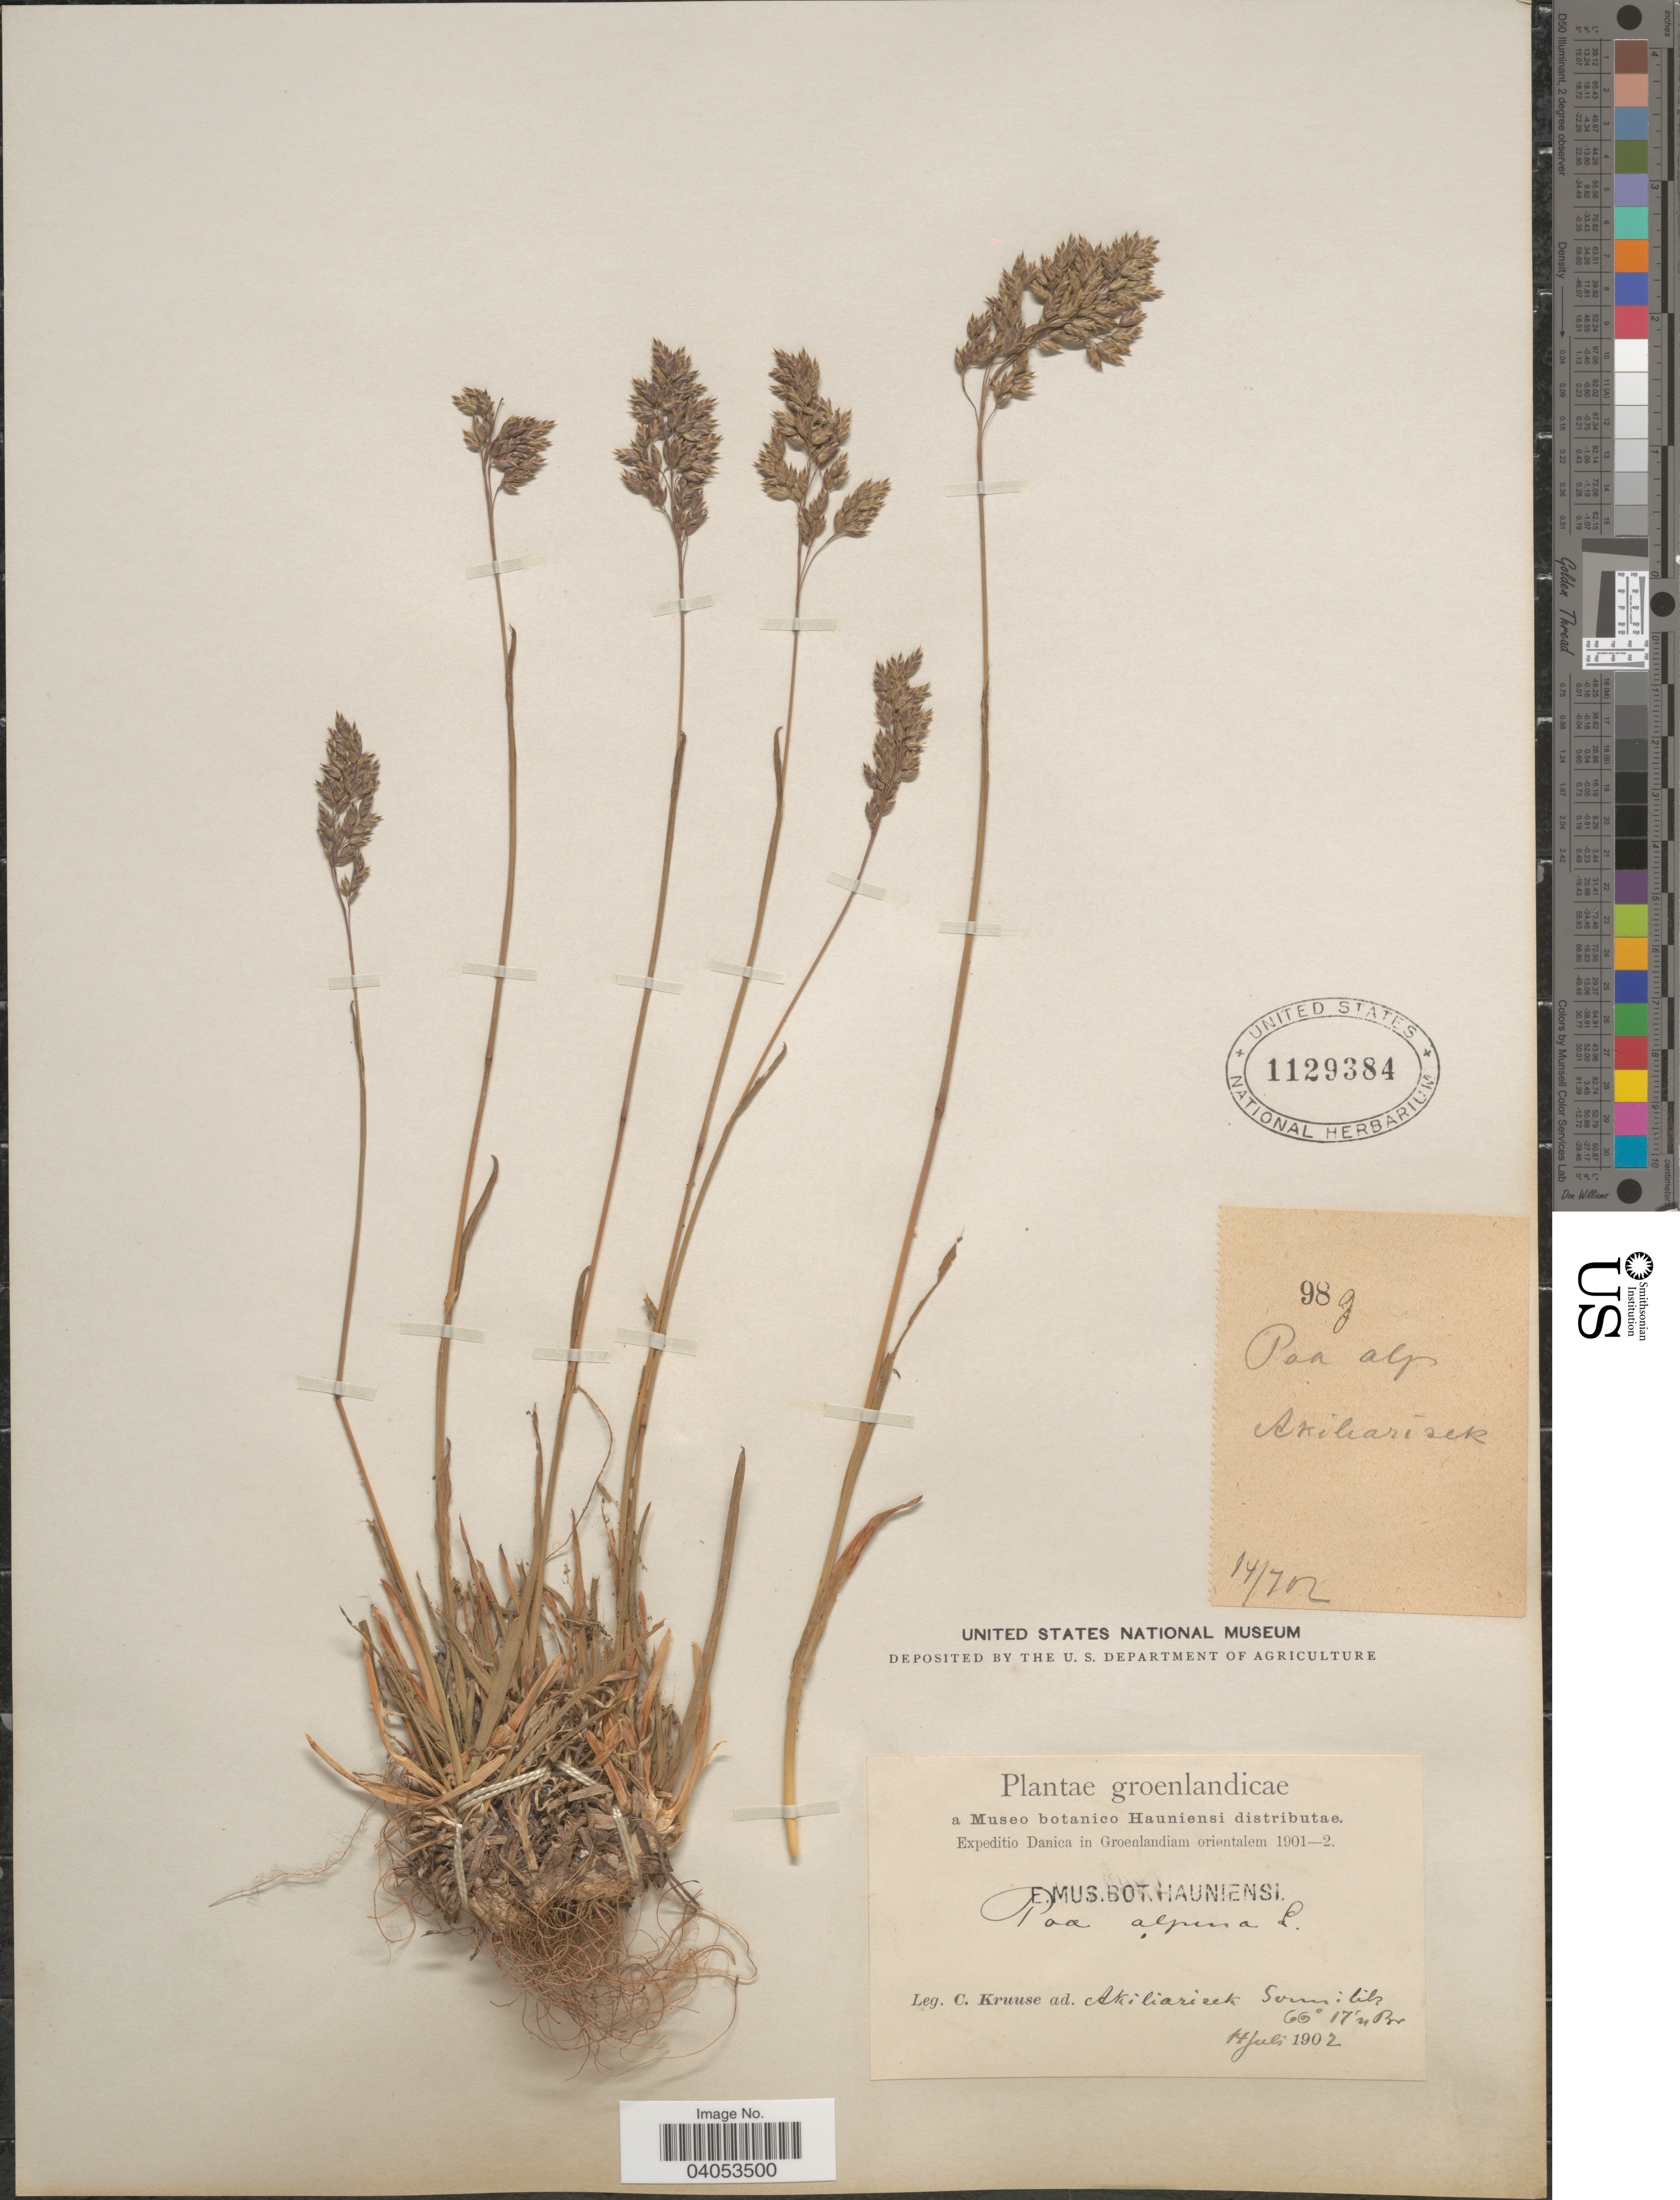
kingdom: Plantae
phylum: Tracheophyta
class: Liliopsida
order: Poales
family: Poaceae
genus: Poa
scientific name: Poa alpina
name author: L.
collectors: C. Kruuse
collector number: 98g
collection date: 1902-07-14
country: Greenland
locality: Groenlandicae. In Groenlandiam orientalem. Akiliarisek Sermilik.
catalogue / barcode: US 1129384